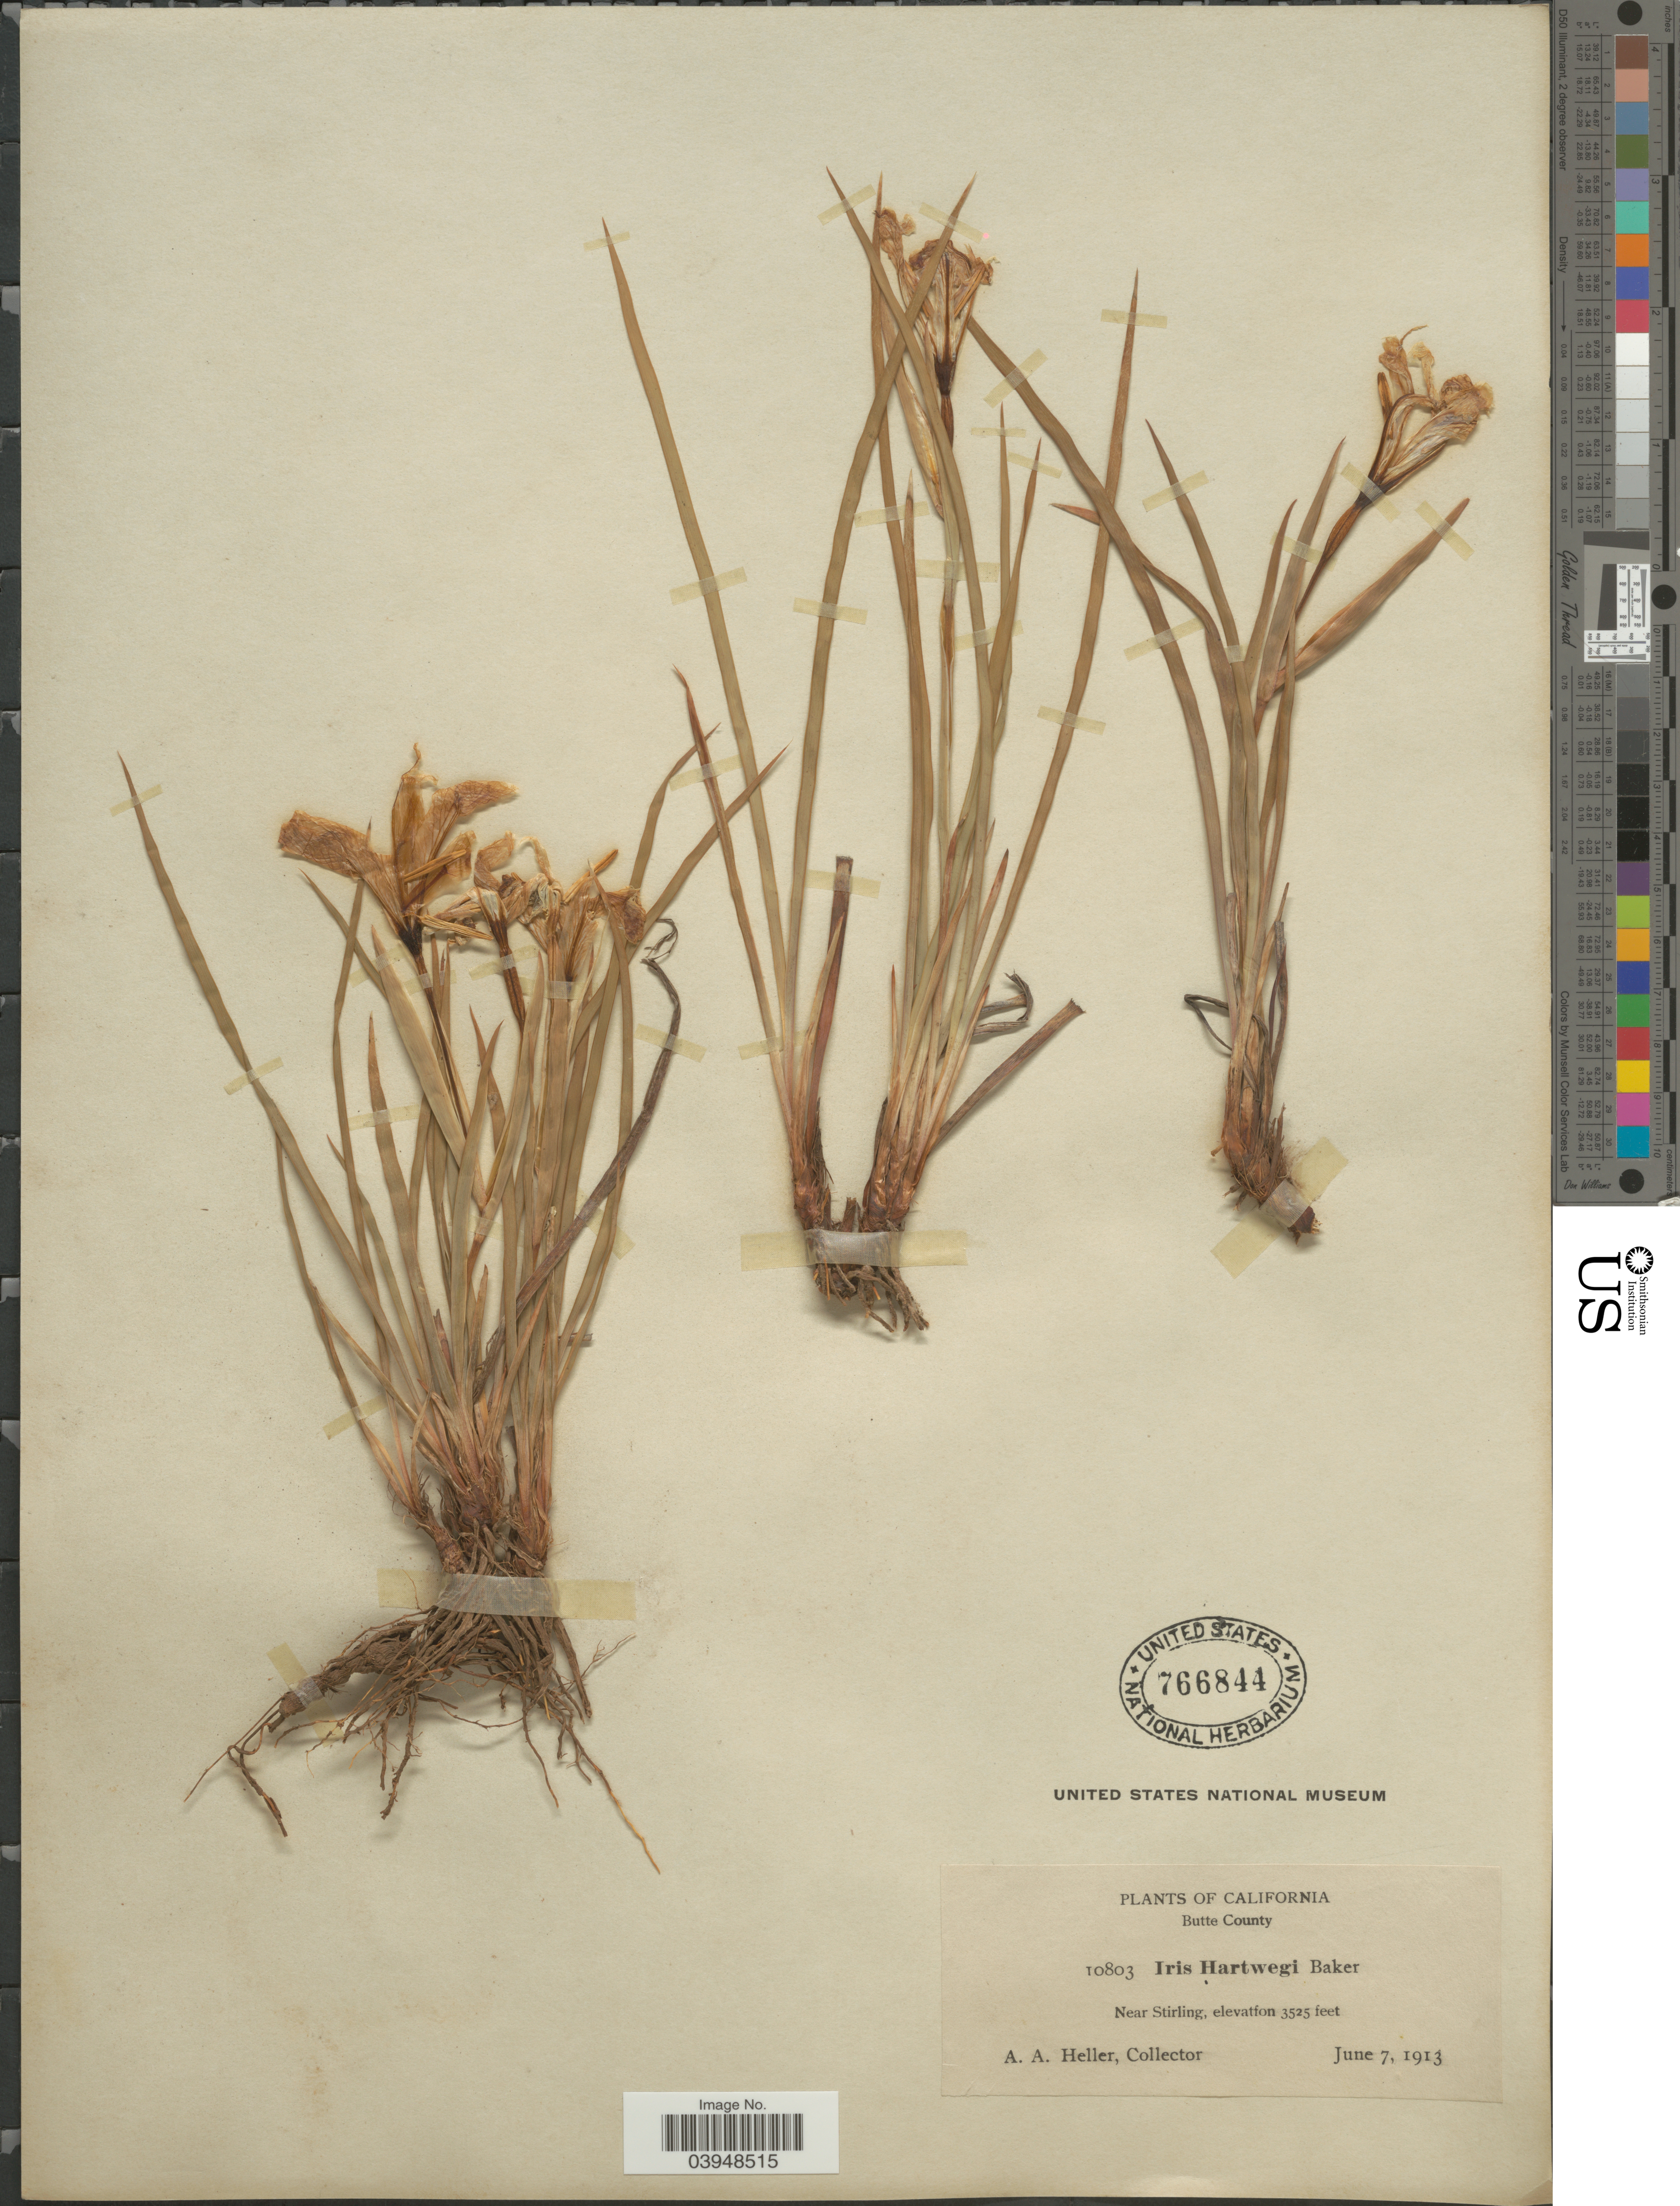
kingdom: Plantae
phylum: Tracheophyta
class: Liliopsida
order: Asparagales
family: Iridaceae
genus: Iris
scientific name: Iris hartwegii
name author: Baker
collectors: A. A. Heller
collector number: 10803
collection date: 1913-06-07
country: United States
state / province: California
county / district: Butte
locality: Butte County. Near Stirling.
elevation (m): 1074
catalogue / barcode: US 766844